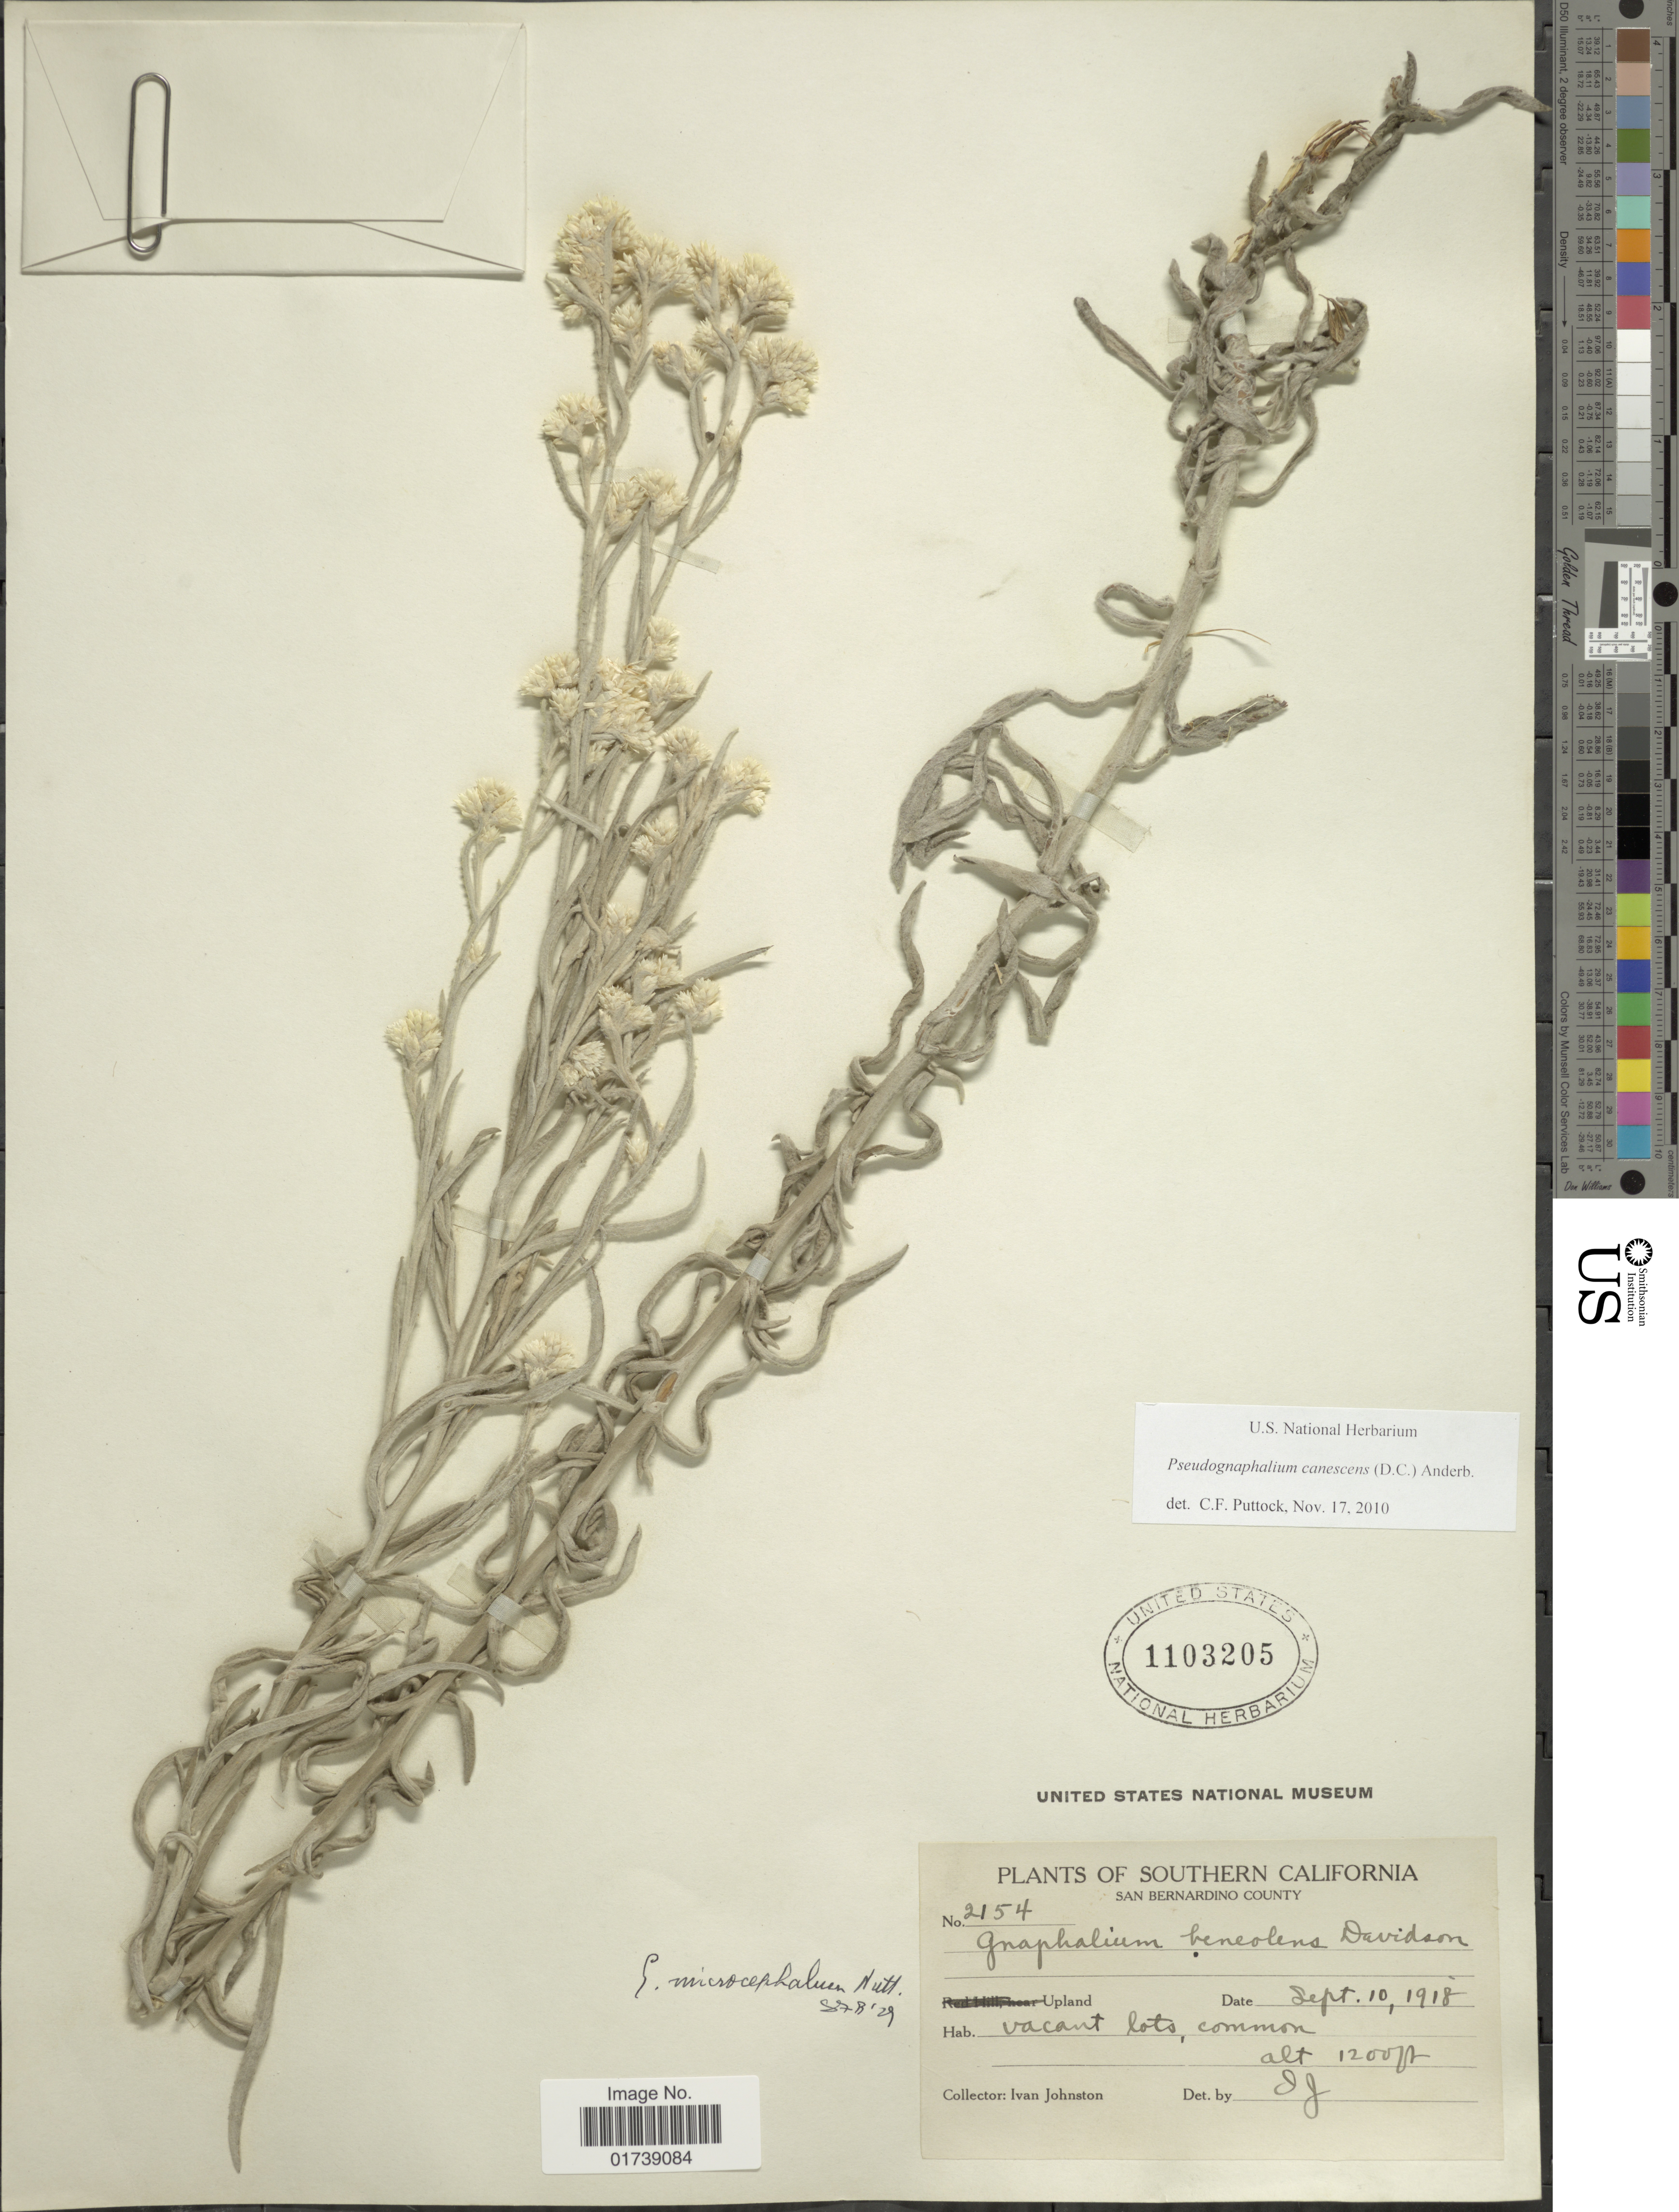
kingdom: Plantae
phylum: Tracheophyta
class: Magnoliopsida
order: Asterales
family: Asteraceae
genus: Pseudognaphalium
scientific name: Pseudognaphalium canescens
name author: (DC.) Anderb.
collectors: I.M. Johnston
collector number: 2154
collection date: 1918-09-10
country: United States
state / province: California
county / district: San Bernardino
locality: Southern California, San Bernardino County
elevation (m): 366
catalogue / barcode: US 1103205